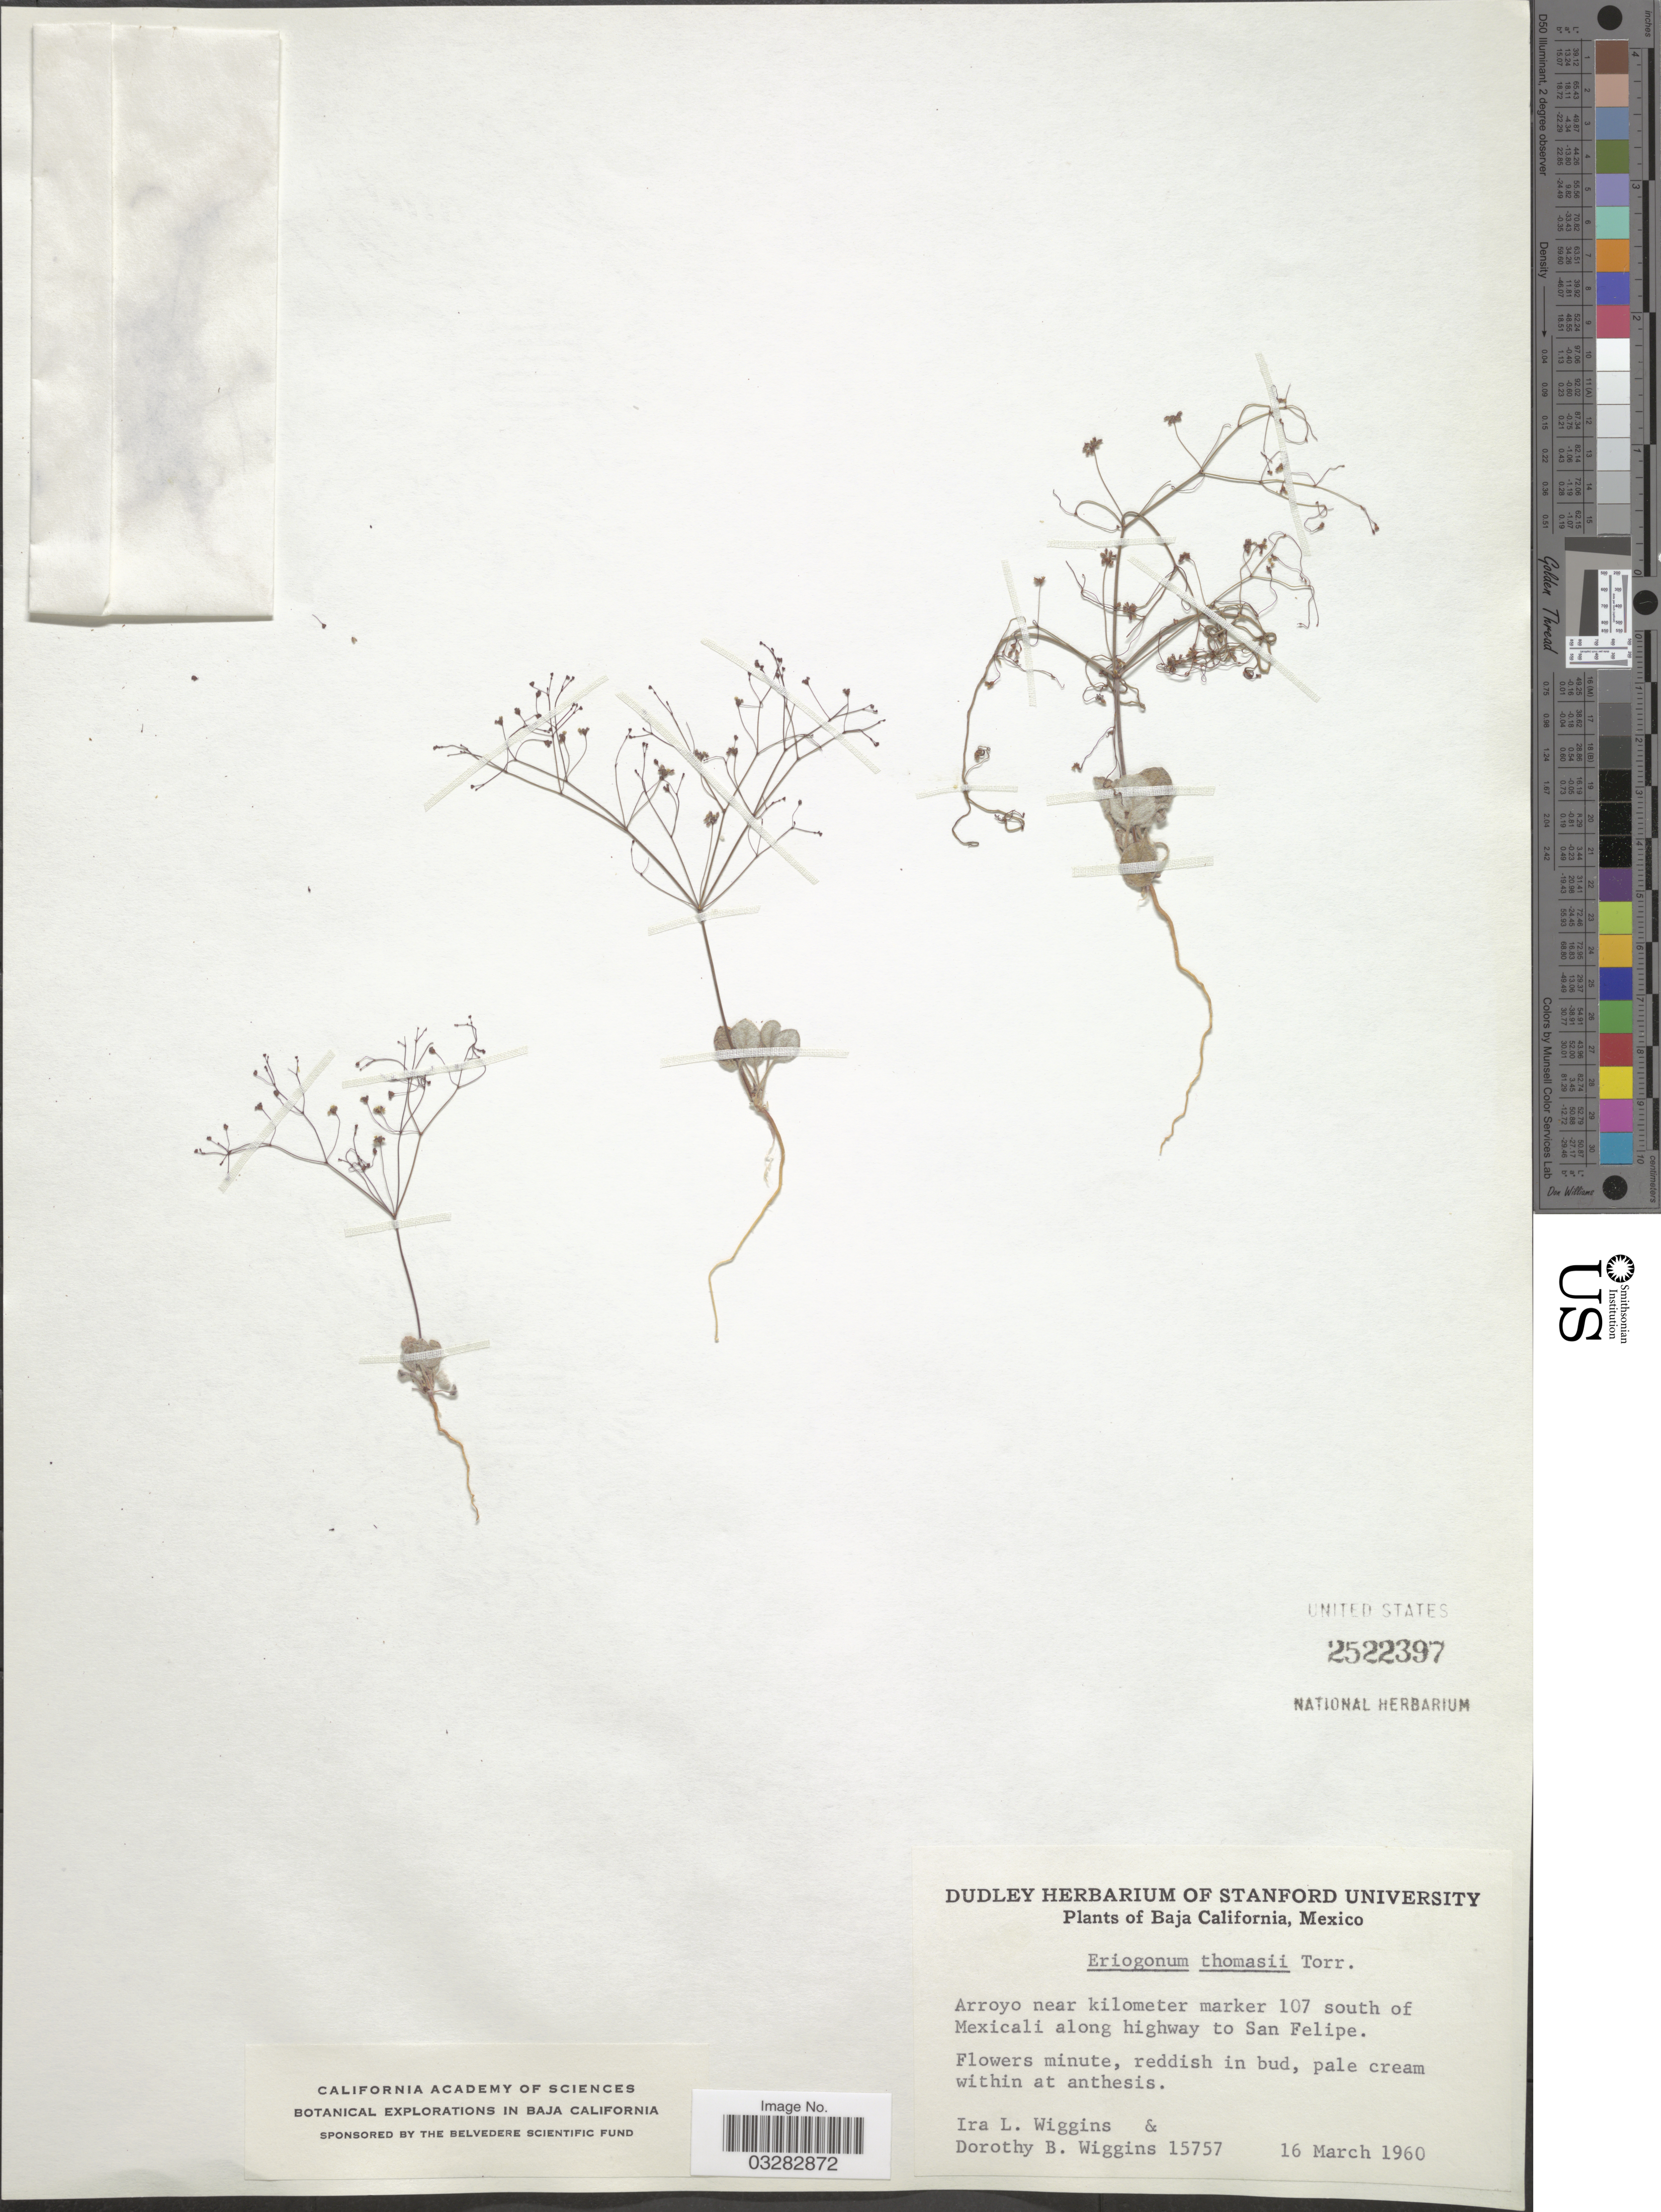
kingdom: Plantae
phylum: Tracheophyta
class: Magnoliopsida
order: Caryophyllales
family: Polygonaceae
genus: Eriogonum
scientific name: Eriogonum thomasii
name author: Torr.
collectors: I. L. Wiggins & D. B. Wiggins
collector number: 15757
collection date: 1960-03-16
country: Mexico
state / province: Baja California Norte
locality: Arroyo near kilometer marker 107 south of Mexicali along highway to San Felipe.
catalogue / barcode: US 2522397